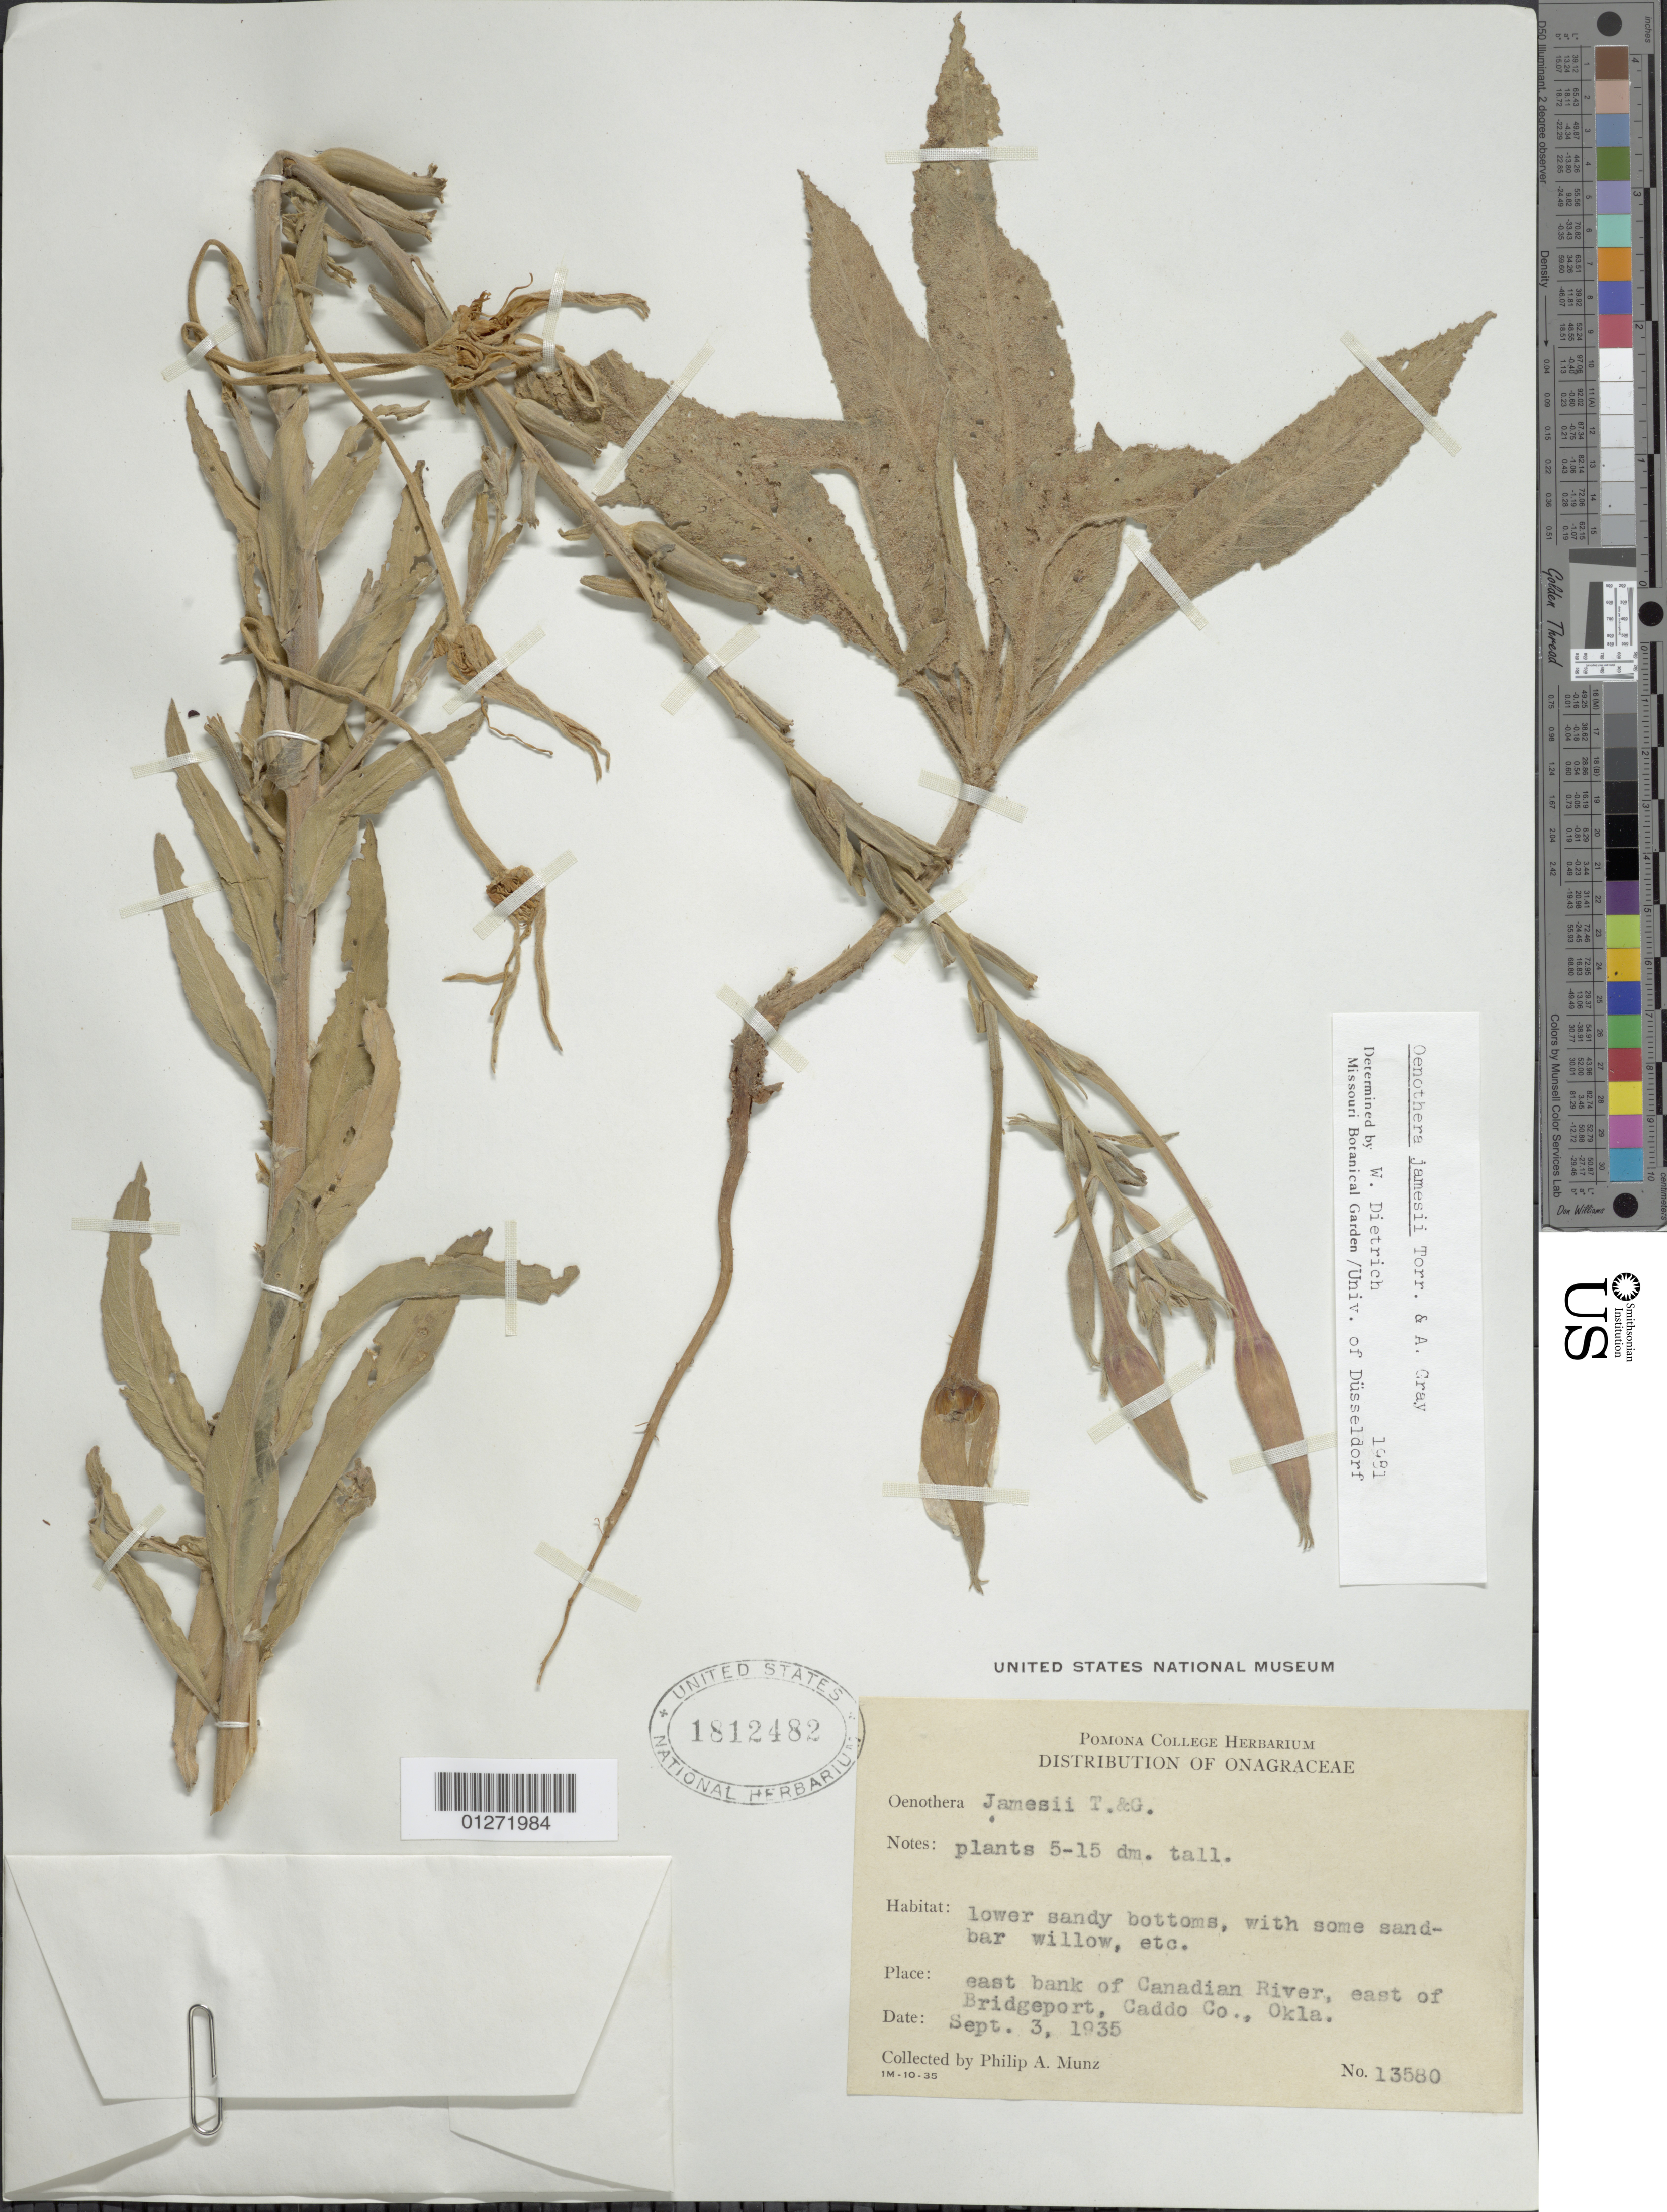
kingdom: Plantae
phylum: Tracheophyta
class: Magnoliopsida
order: Myrtales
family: Onagraceae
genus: Oenothera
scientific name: Oenothera jamesii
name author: Torr. & A. Gray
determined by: Dietrich, W.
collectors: P. A. Munz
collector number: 13580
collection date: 1935-09-03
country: United States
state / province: Oklahoma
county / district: Caddo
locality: E bank of Canadian River, E of Bridgeport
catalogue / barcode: US 1812482